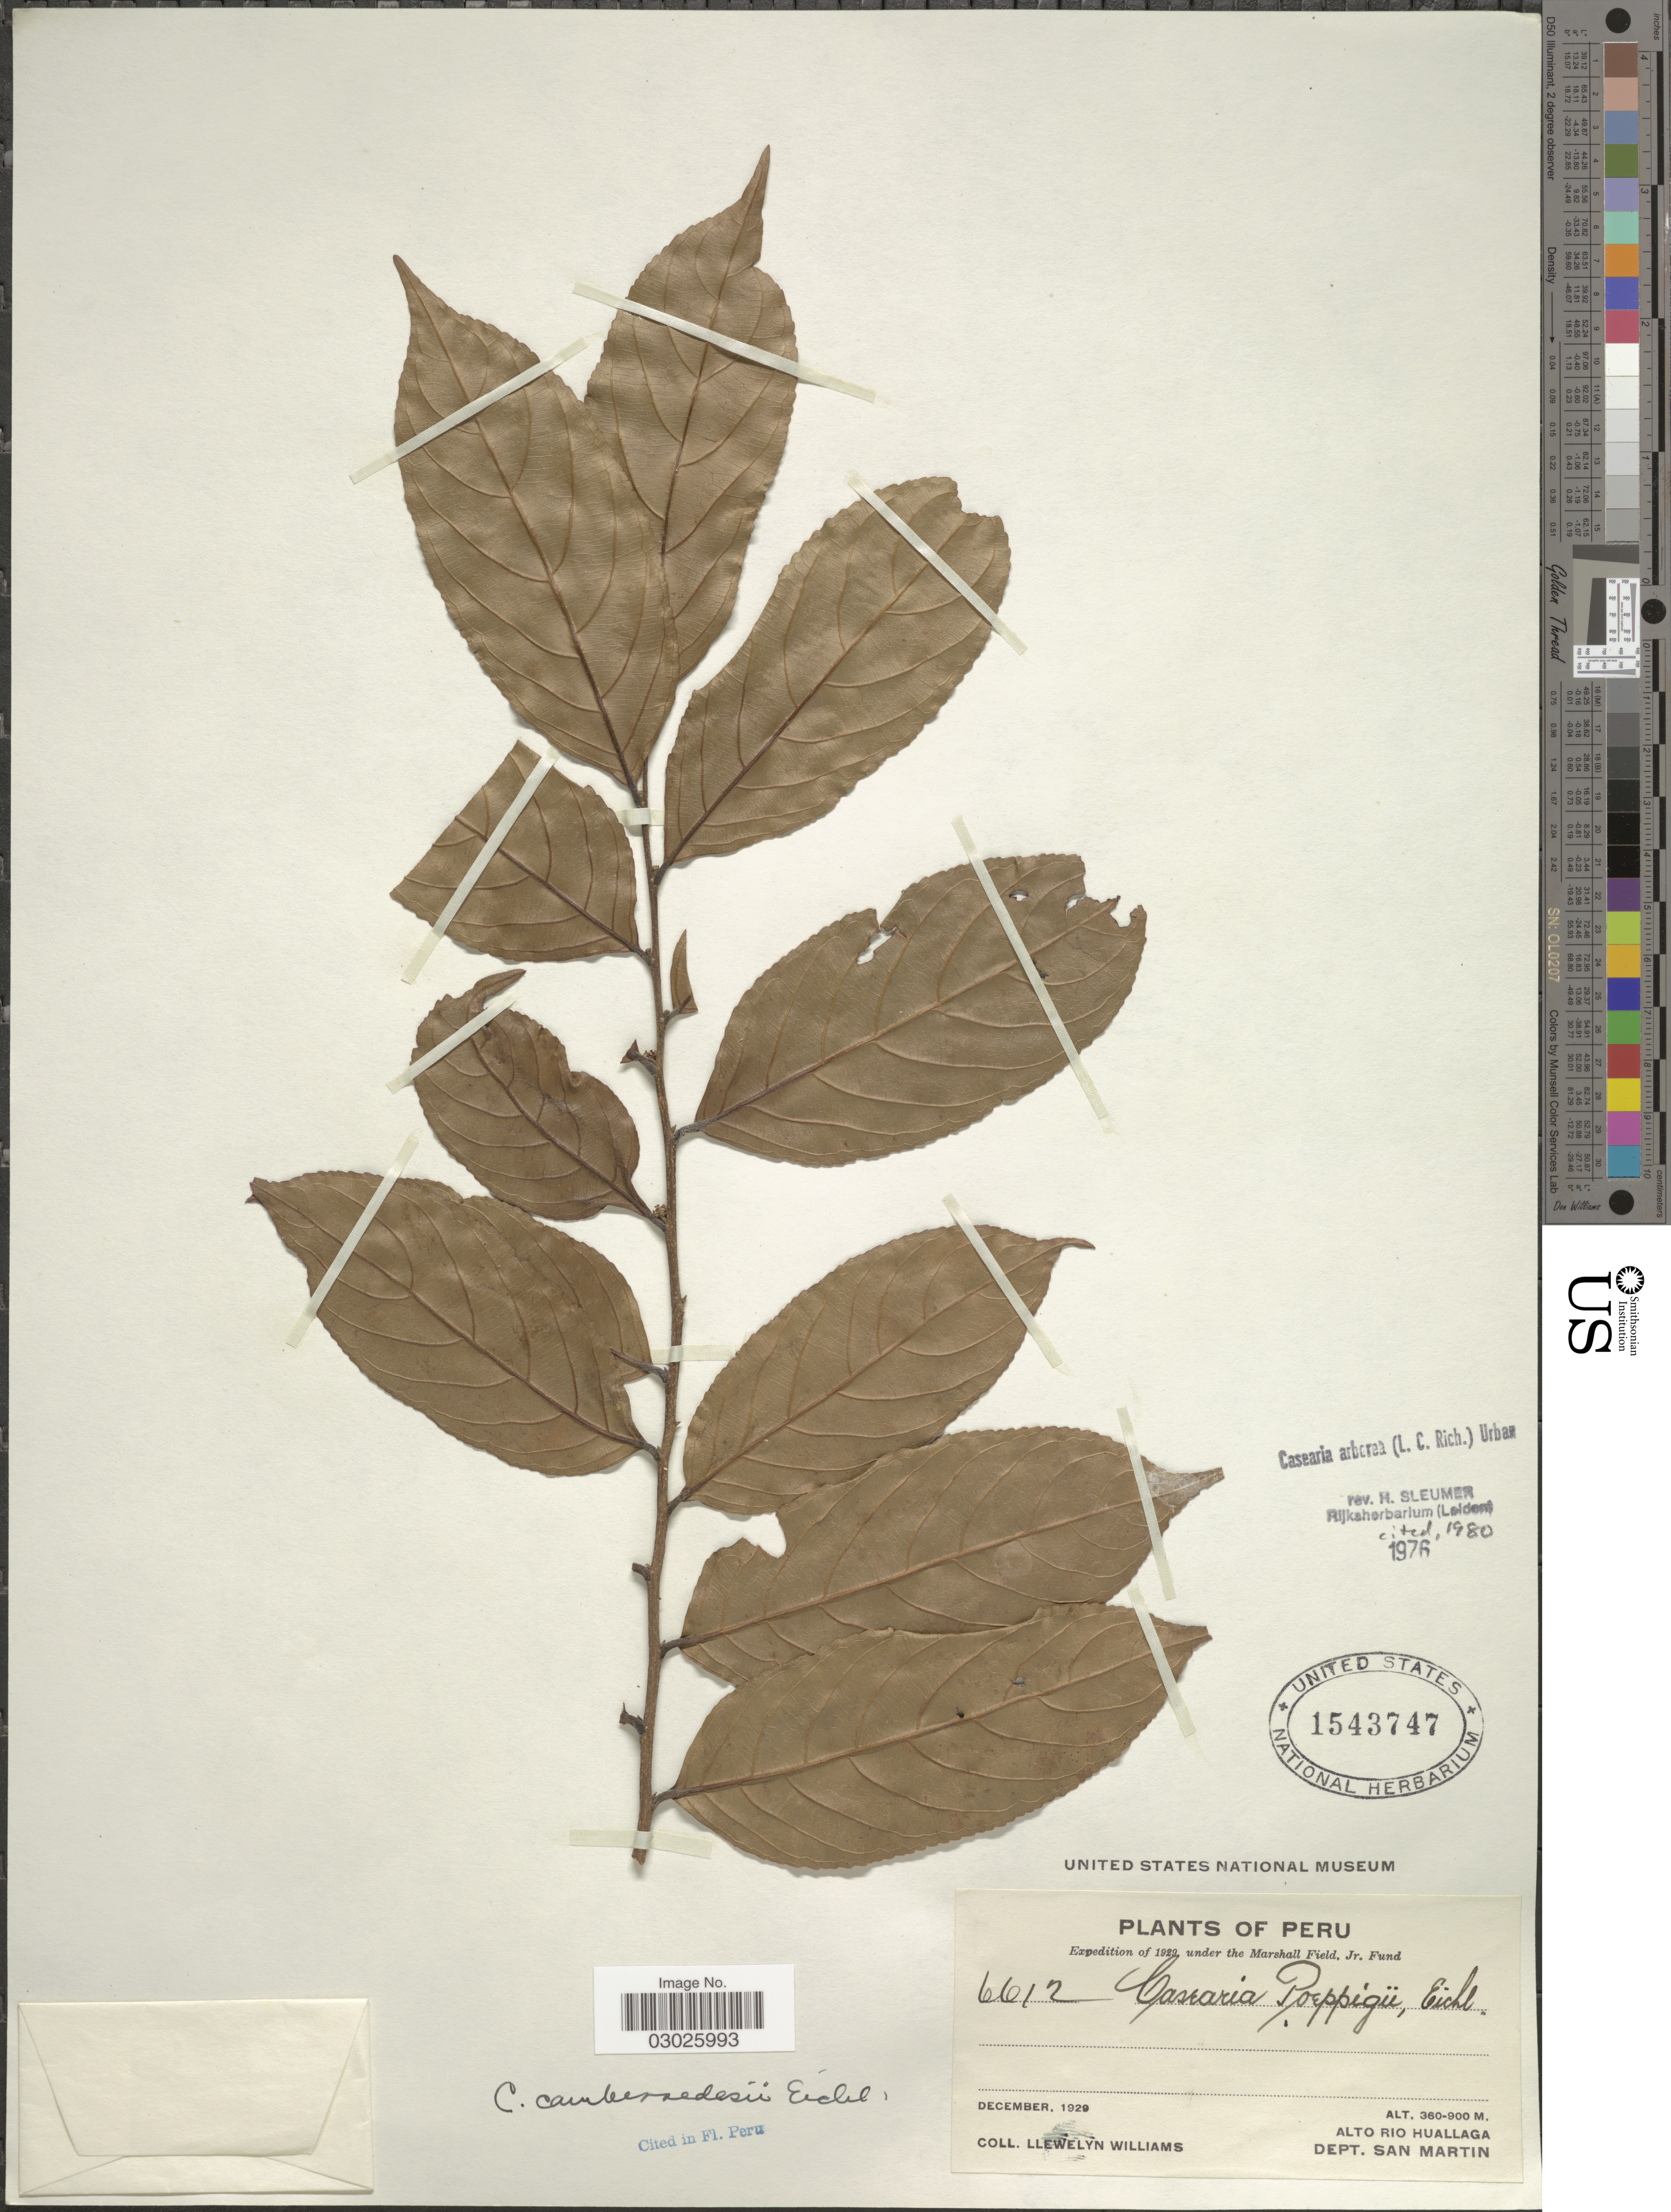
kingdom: Plantae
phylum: Tracheophyta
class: Magnoliopsida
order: Malpighiales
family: Salicaceae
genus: Casearia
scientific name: Casearia arborea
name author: (Rich.) Urb.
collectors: Ll. Williams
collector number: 6612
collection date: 1929-12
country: Peru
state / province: San Martín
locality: Alto Rio Huallaga. Dept. San Martin.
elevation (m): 360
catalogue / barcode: US 1543747